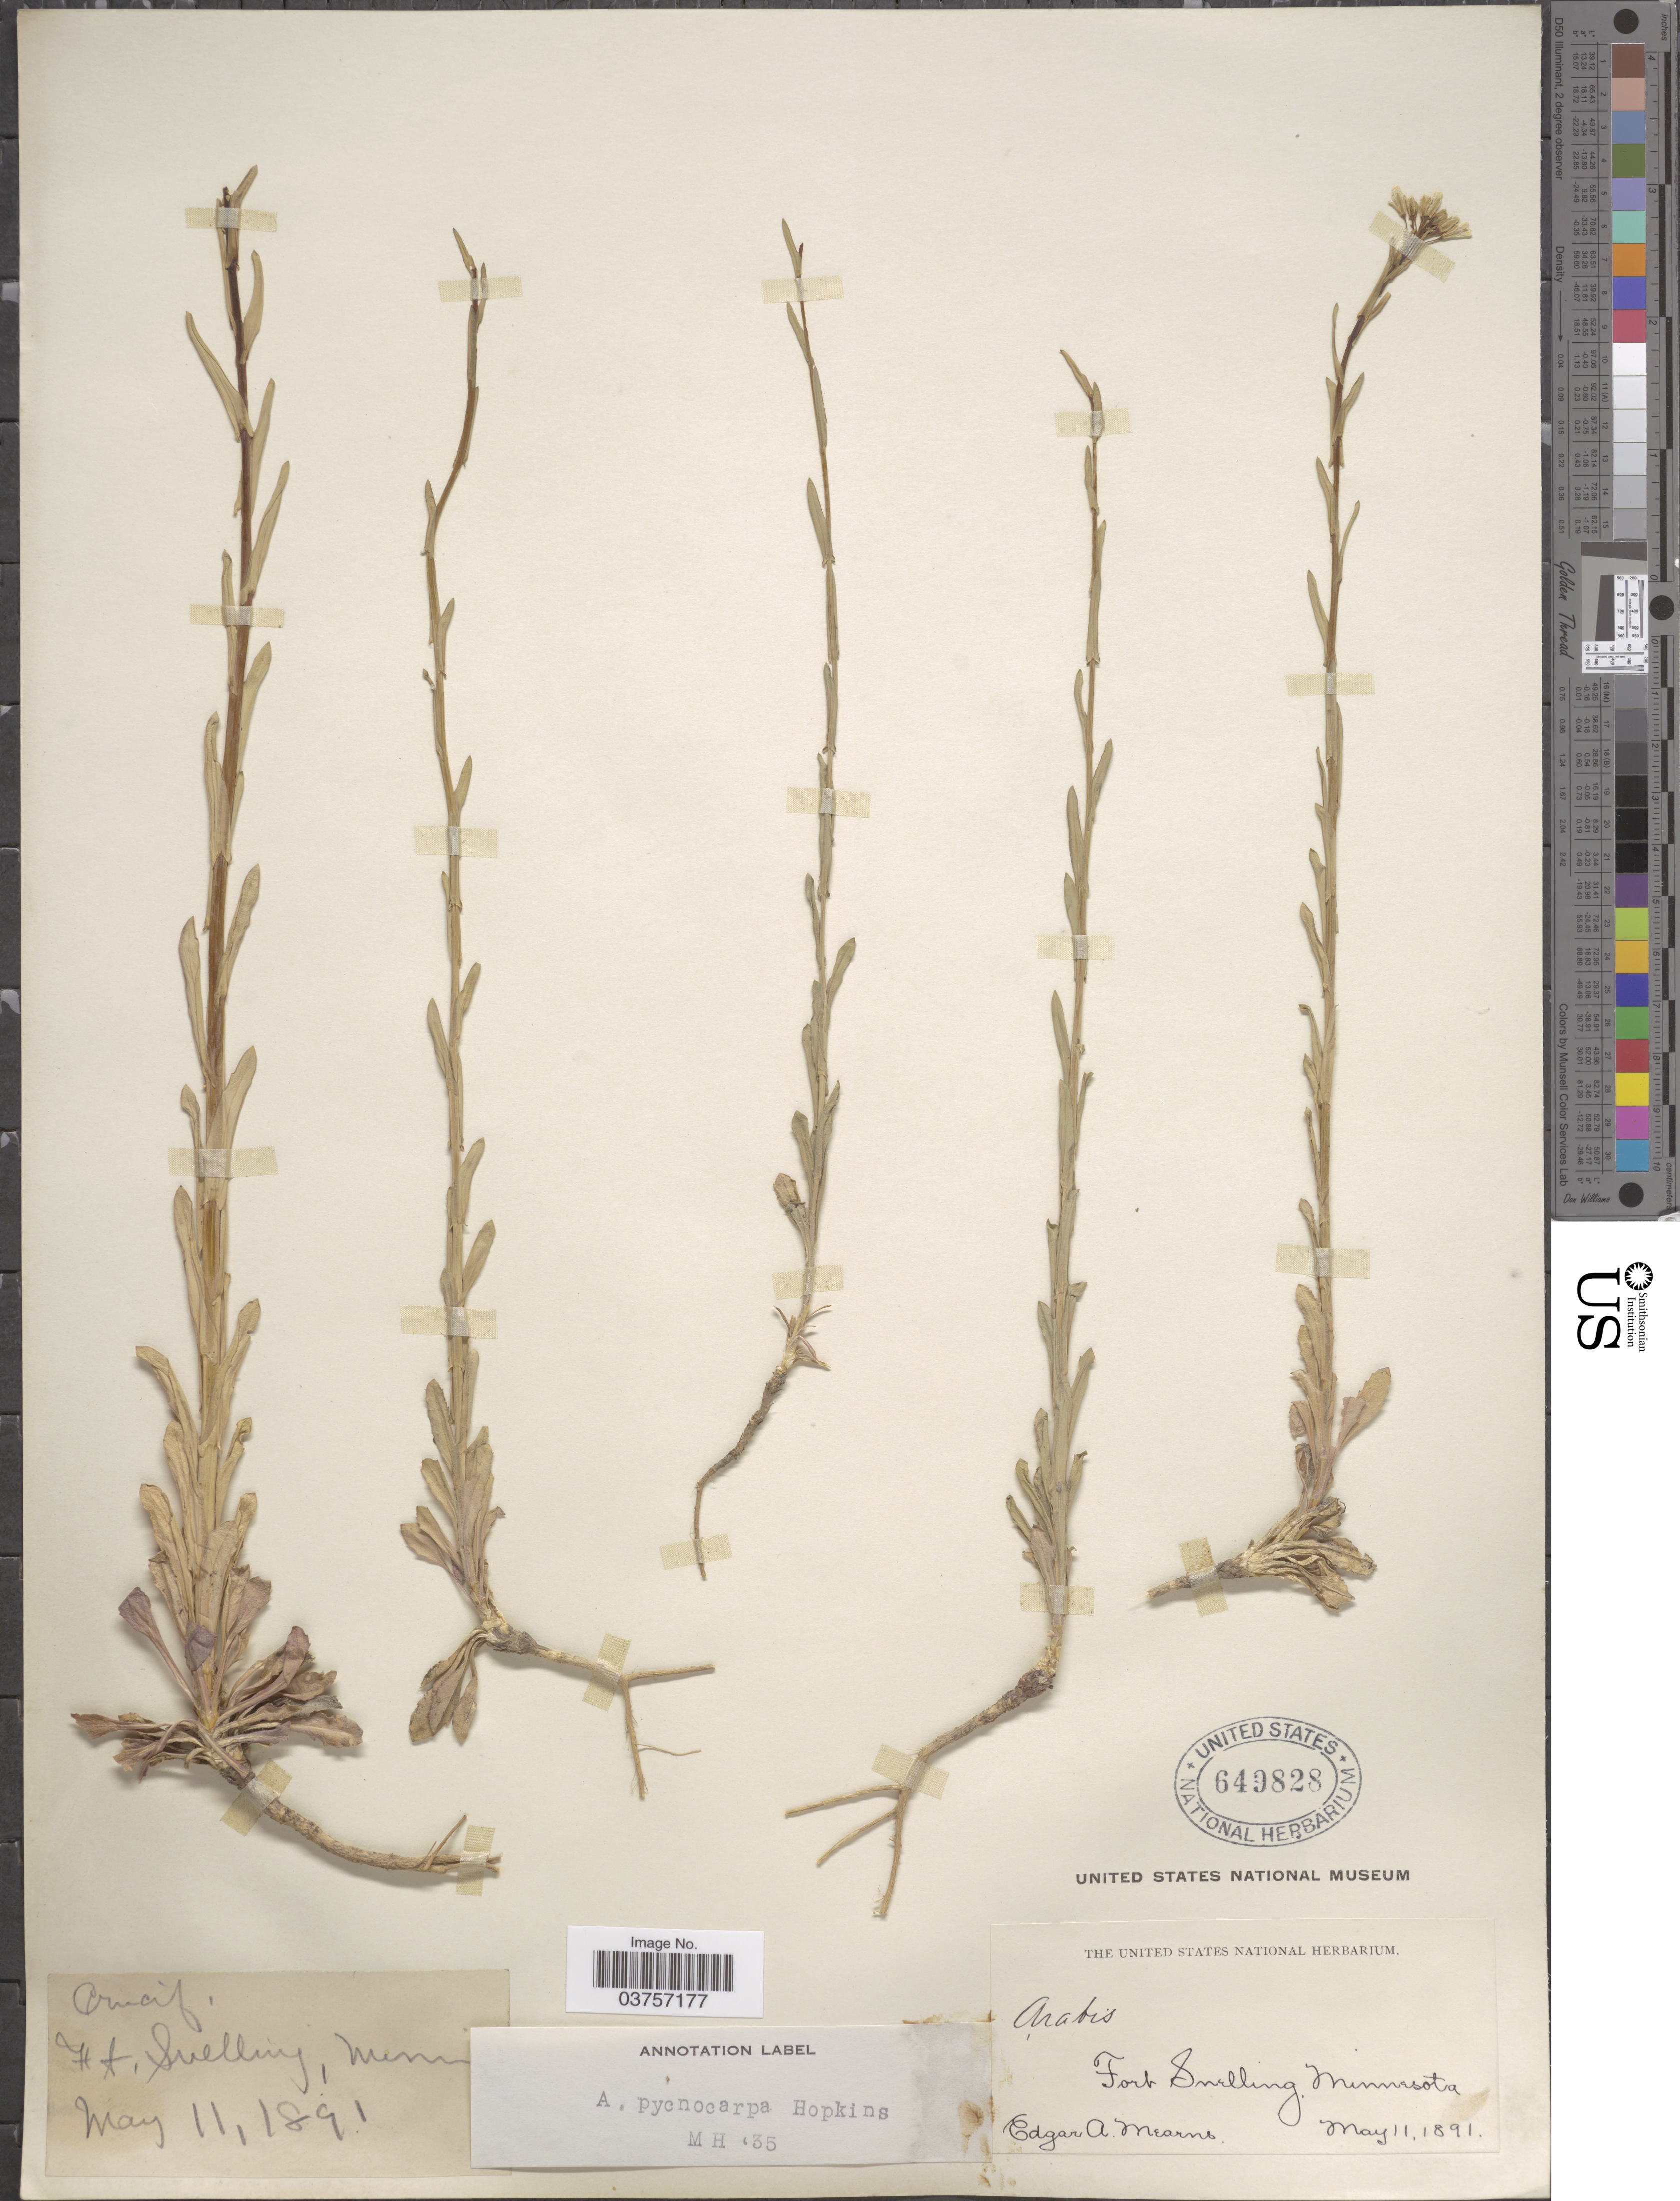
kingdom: Plantae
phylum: Tracheophyta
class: Magnoliopsida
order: Brassicales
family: Brassicaceae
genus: Arabis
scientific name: Arabis hirsuta var. pycnocarpa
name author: M. Hopkins & Rollins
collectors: E. A. Mearns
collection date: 1891-05-11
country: United States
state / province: Minnesota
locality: Fort Snelling.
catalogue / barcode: US 649828